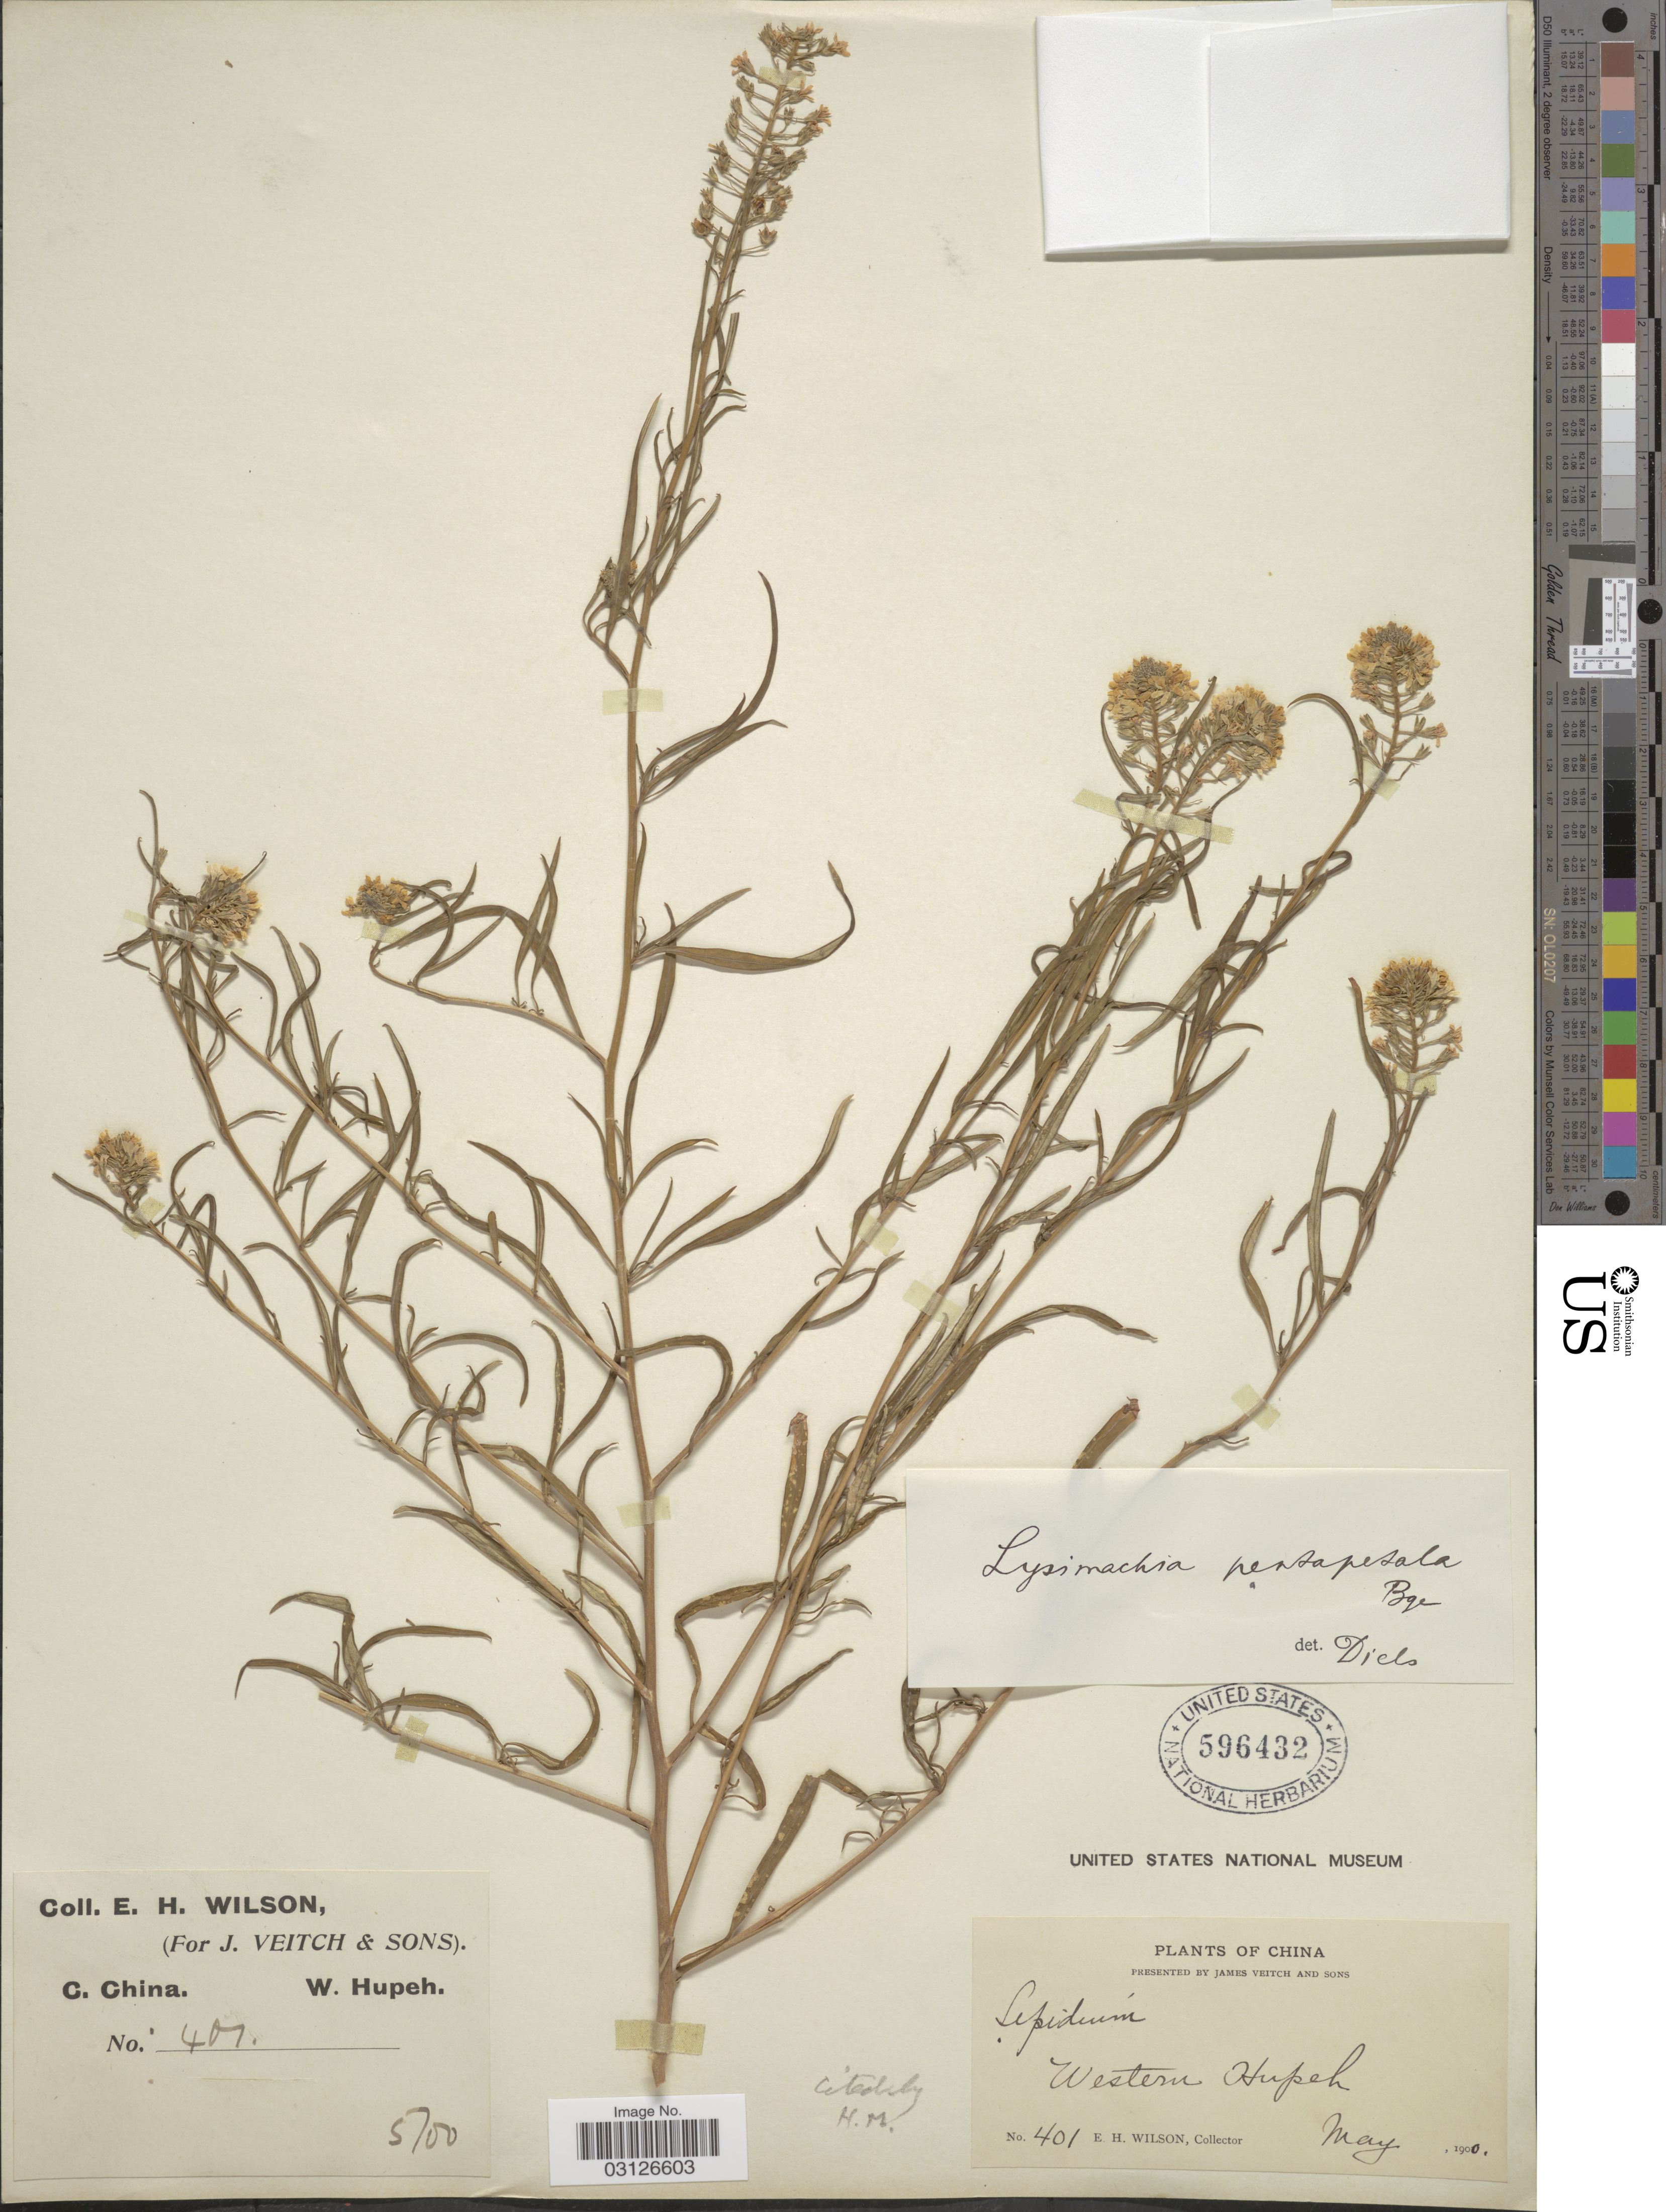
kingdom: Plantae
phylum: Tracheophyta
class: Magnoliopsida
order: Ericales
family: Primulaceae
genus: Lysimachia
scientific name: Lysimachia pentapetala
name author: Bunge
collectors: E. Wilson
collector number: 401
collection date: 1900-05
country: China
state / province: Hubei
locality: C. China. Western Hupeh.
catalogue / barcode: US 596432